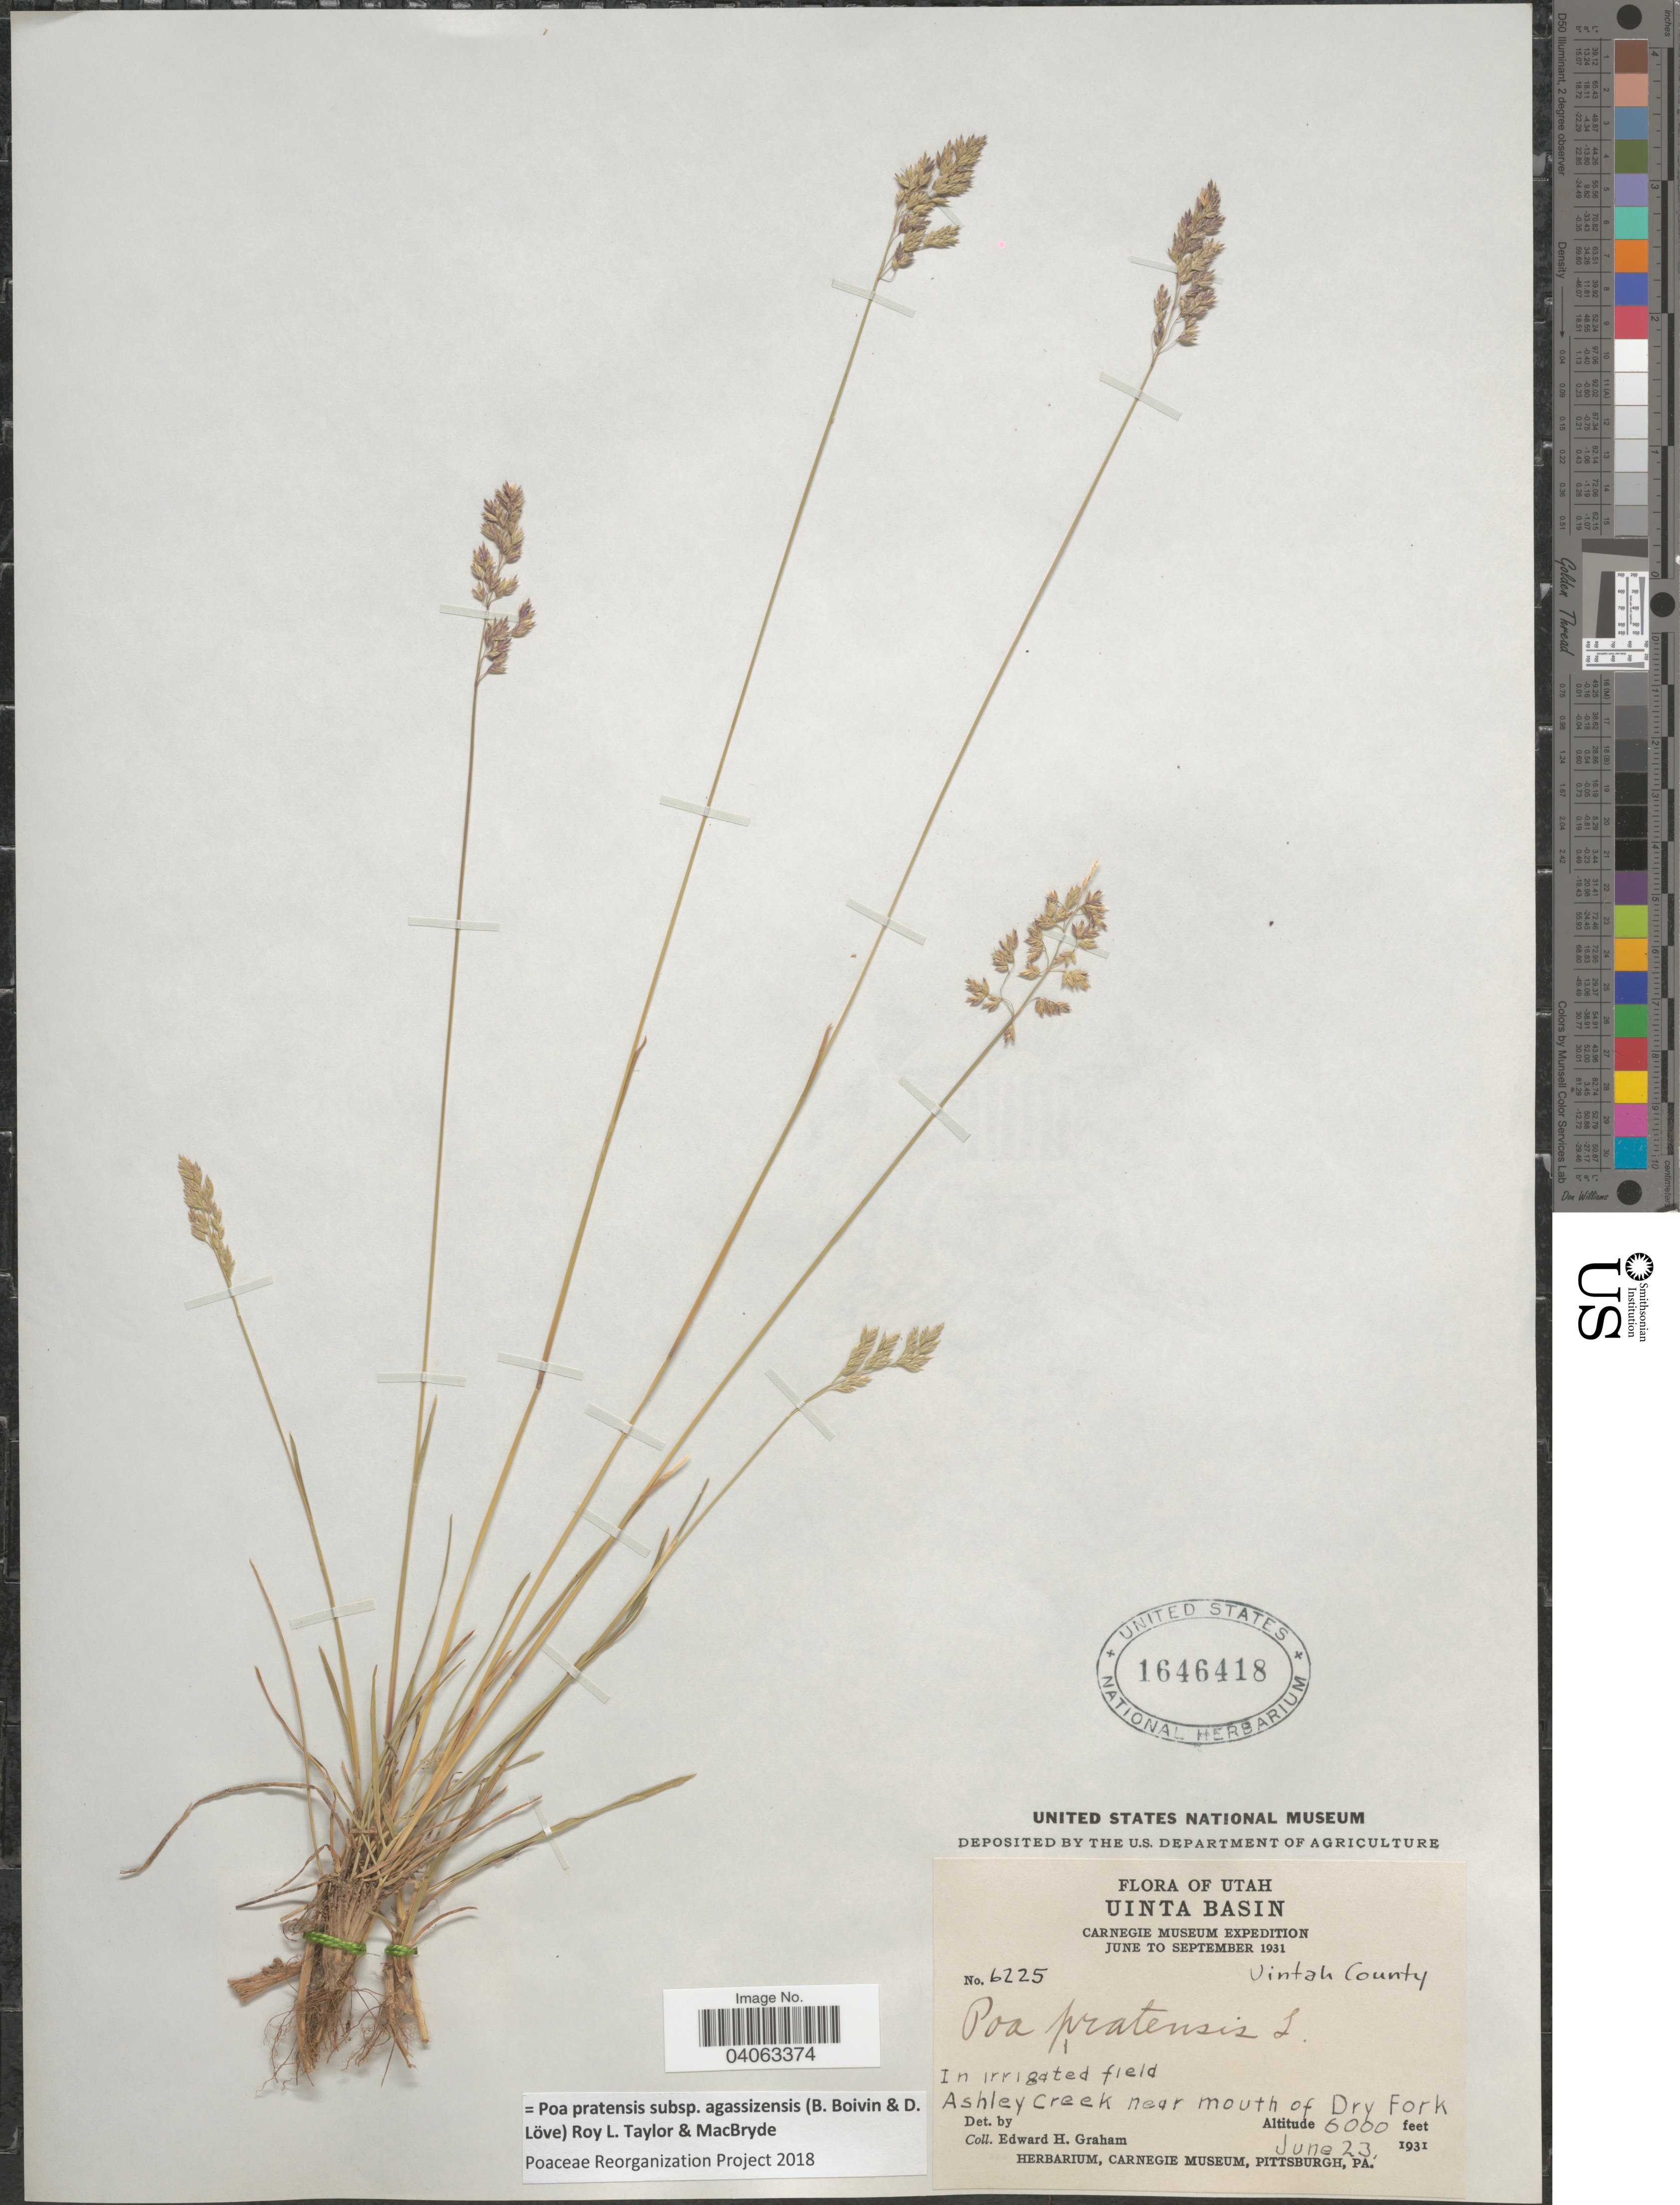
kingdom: Plantae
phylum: Tracheophyta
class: Liliopsida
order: Poales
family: Poaceae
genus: Poa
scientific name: Poa pratensis subsp. agassizensis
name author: (B. Boivin & D. Löve) Roy L. Taylor & MacBryde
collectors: E. H. Graham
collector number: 6225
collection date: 1931-06-23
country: United States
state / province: Utah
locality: Uinta Basin. Uintah County. Ashley creek near mouth of Dry Fork.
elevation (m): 1829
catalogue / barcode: US 1646418